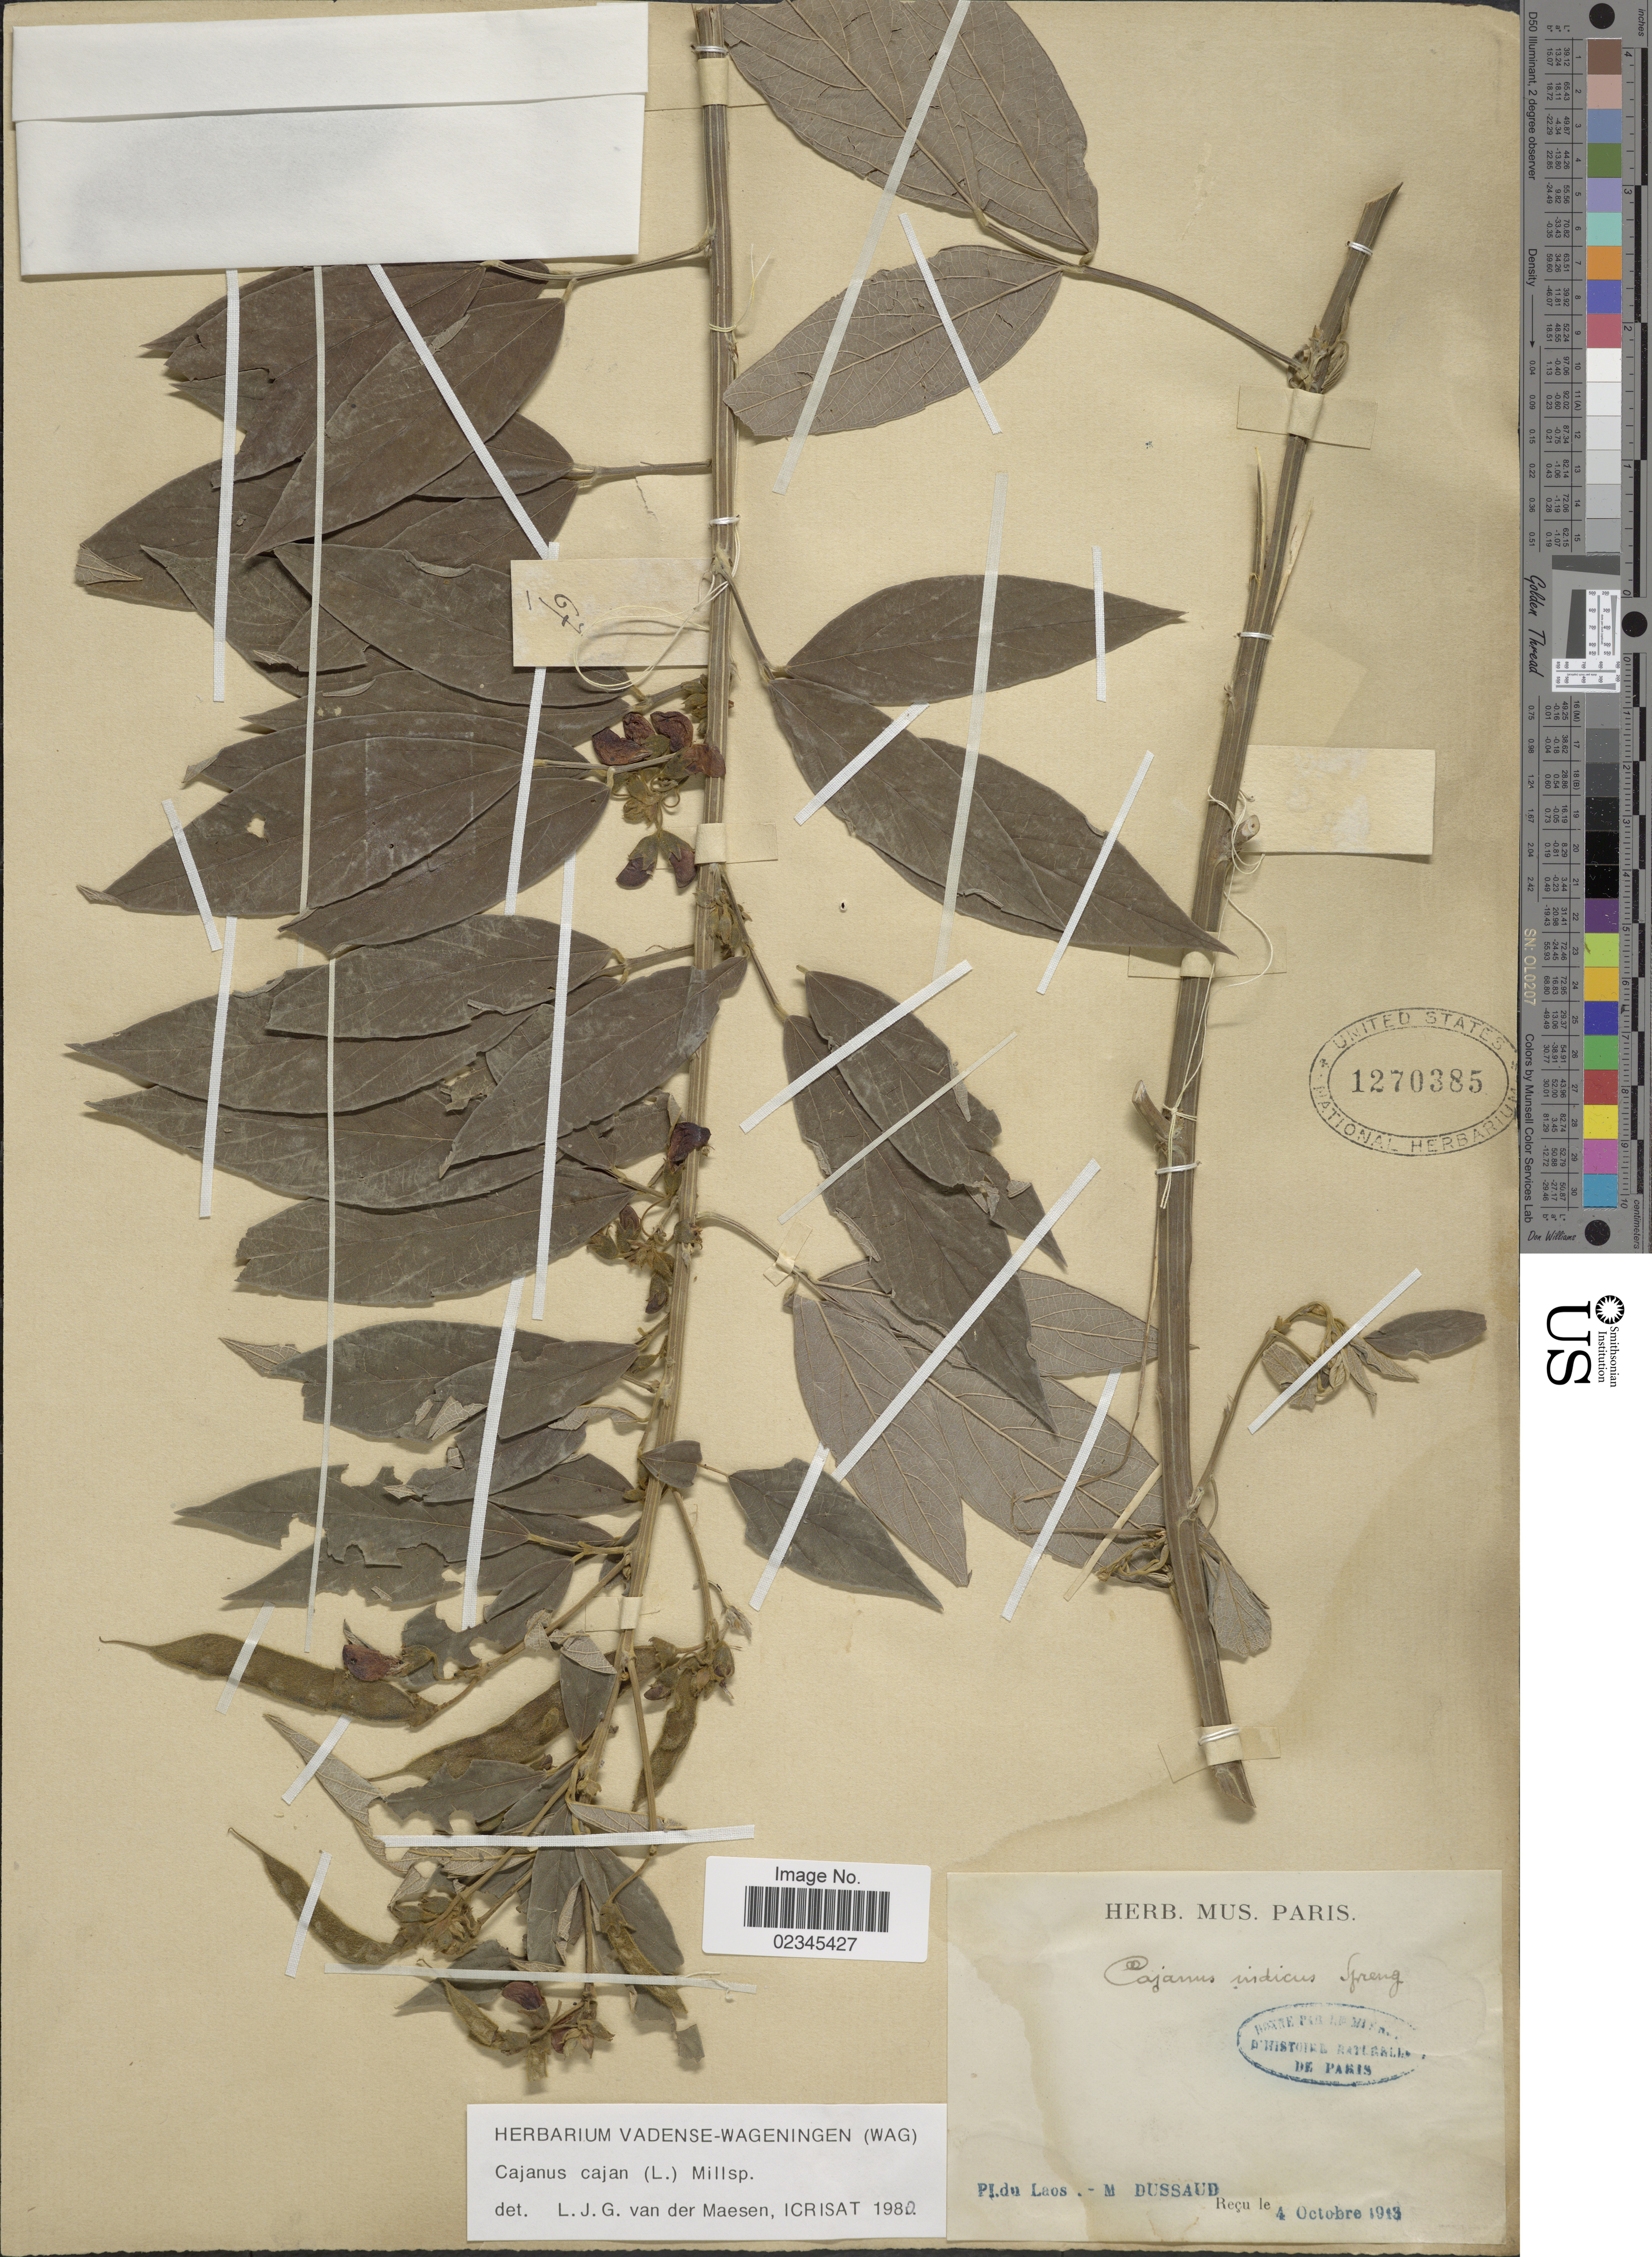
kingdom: Plantae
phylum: Tracheophyta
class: Magnoliopsida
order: Fabales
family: Fabaceae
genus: Cajanus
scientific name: Cajanus cajan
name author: (L.) Huth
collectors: M. Dussaud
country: Laos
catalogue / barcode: US 1270385